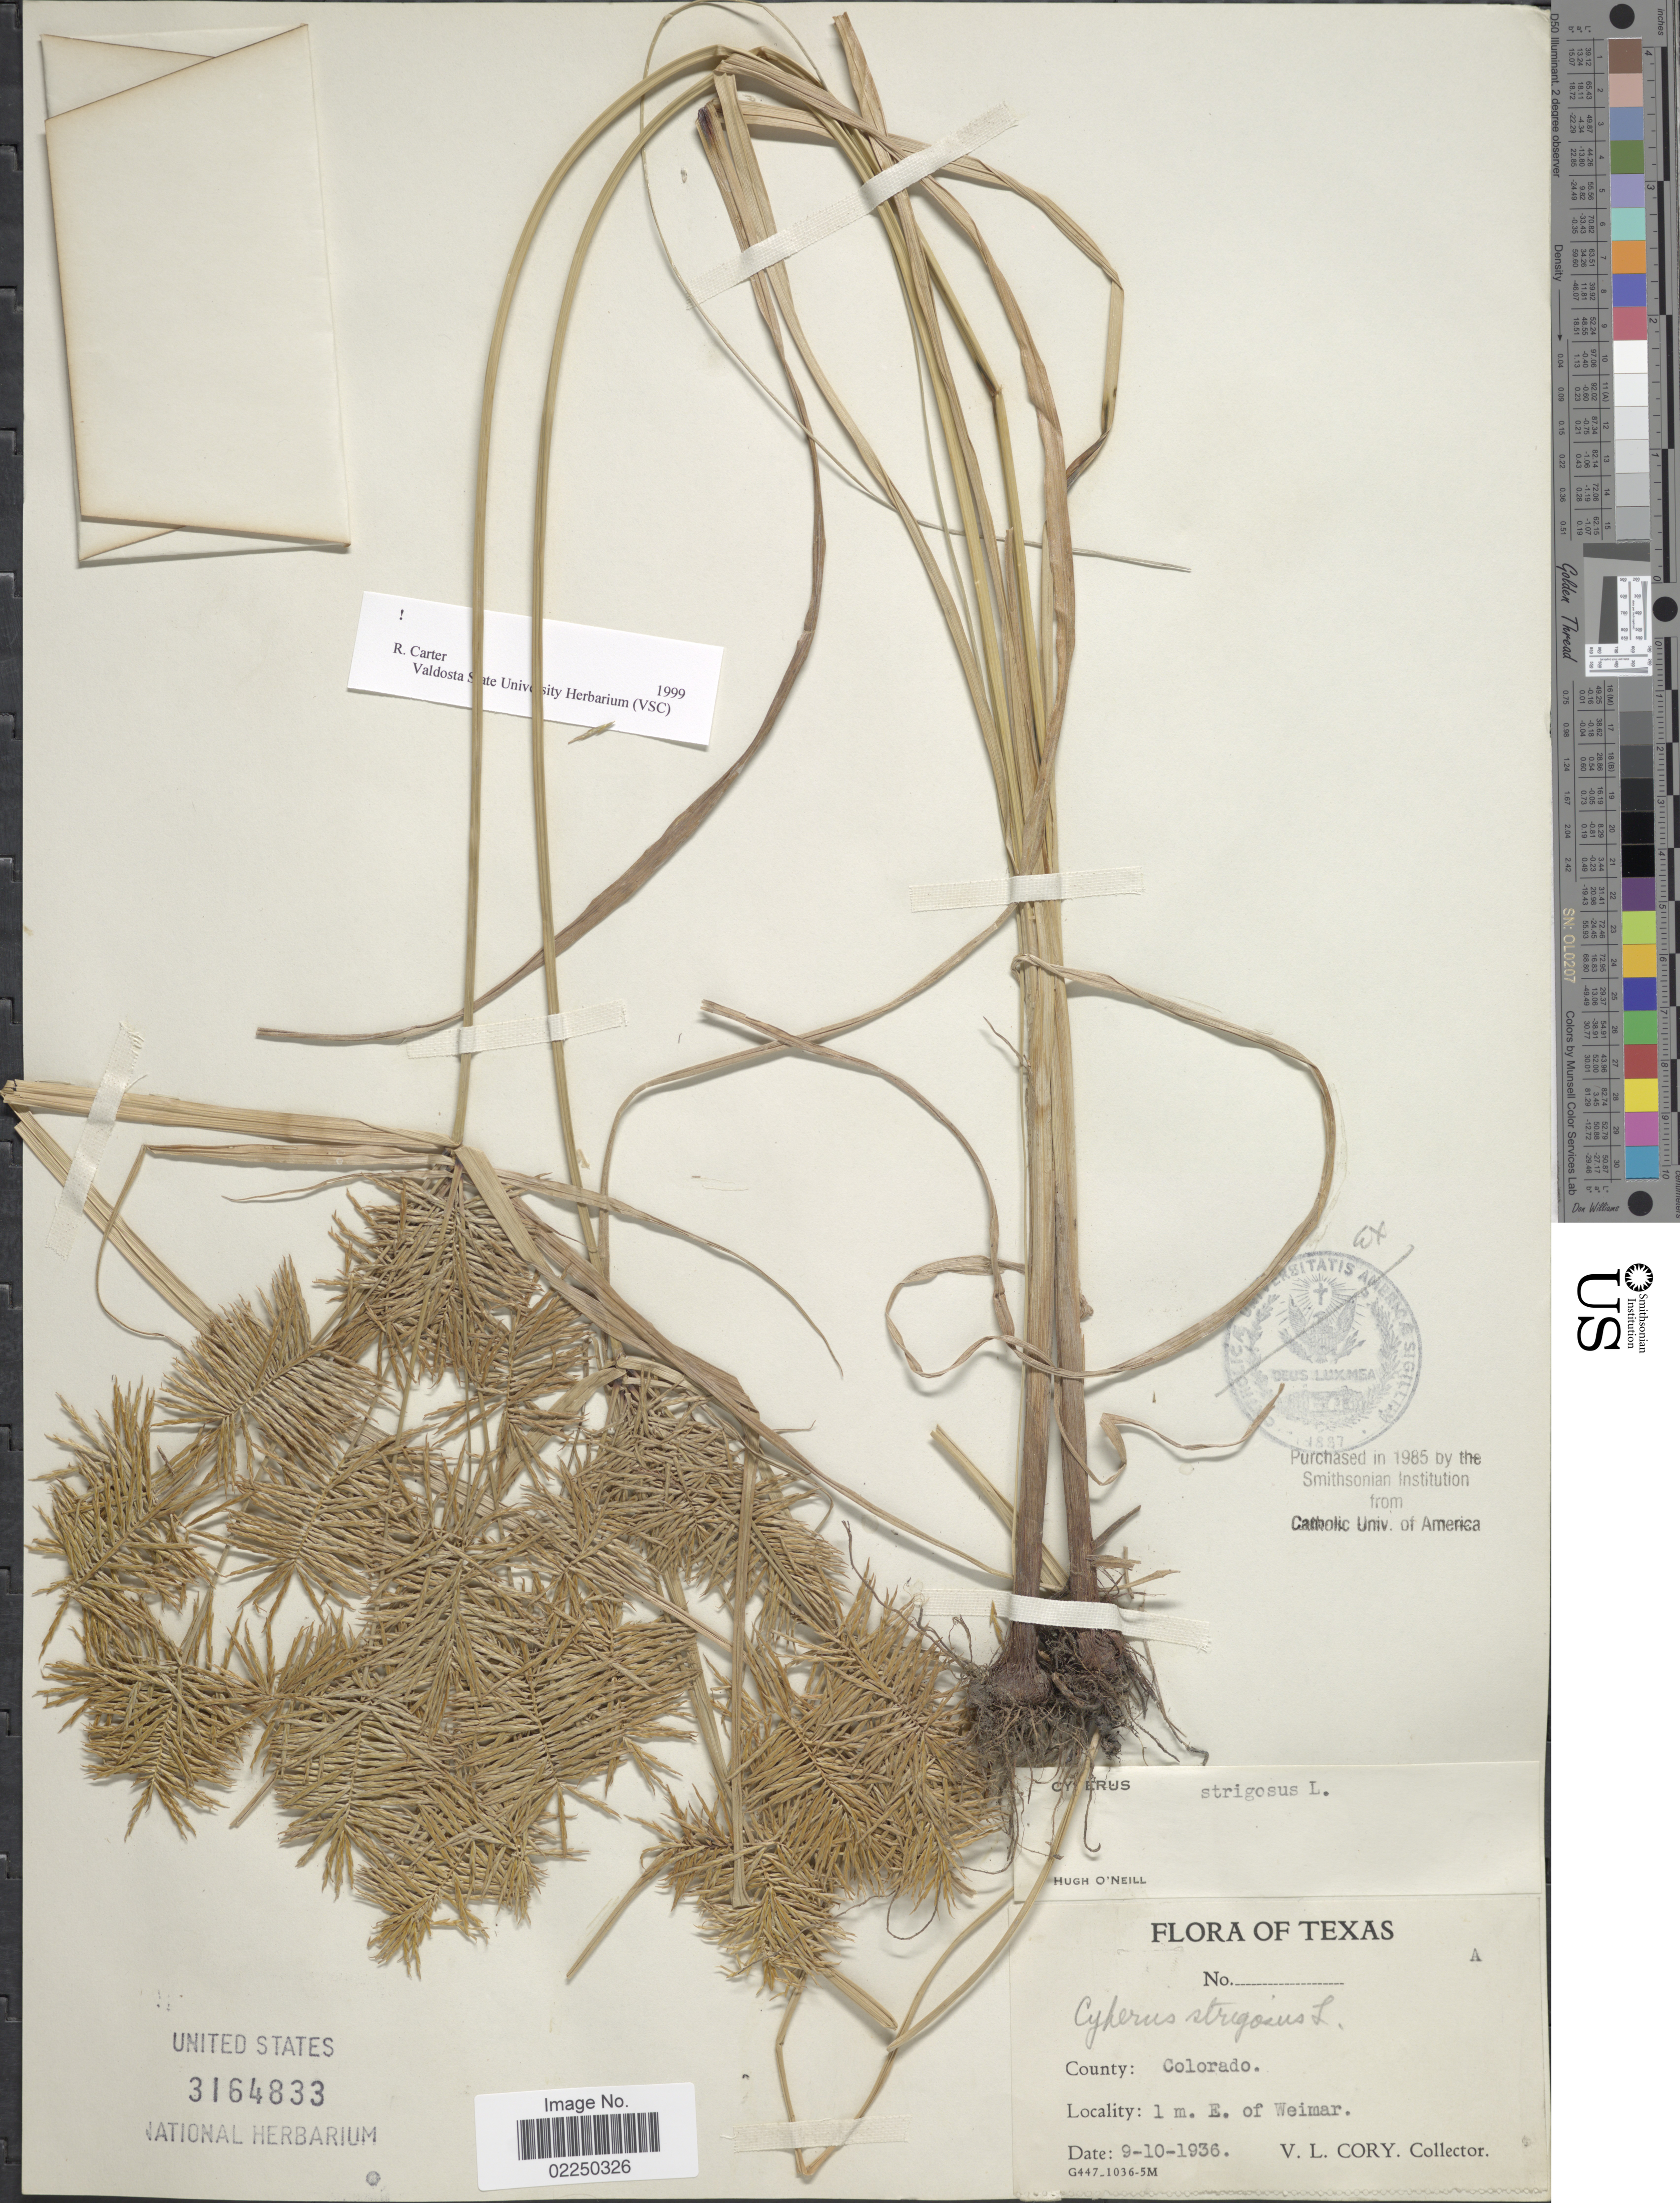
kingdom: Plantae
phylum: Tracheophyta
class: Liliopsida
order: Poales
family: Cyperaceae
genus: Cyperus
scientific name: Cyperus strigosus L.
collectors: V. Cory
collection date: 1936-09-10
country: United States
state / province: Texas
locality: County; Colorado, 1 m. E. of Weimar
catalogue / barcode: US 3164833